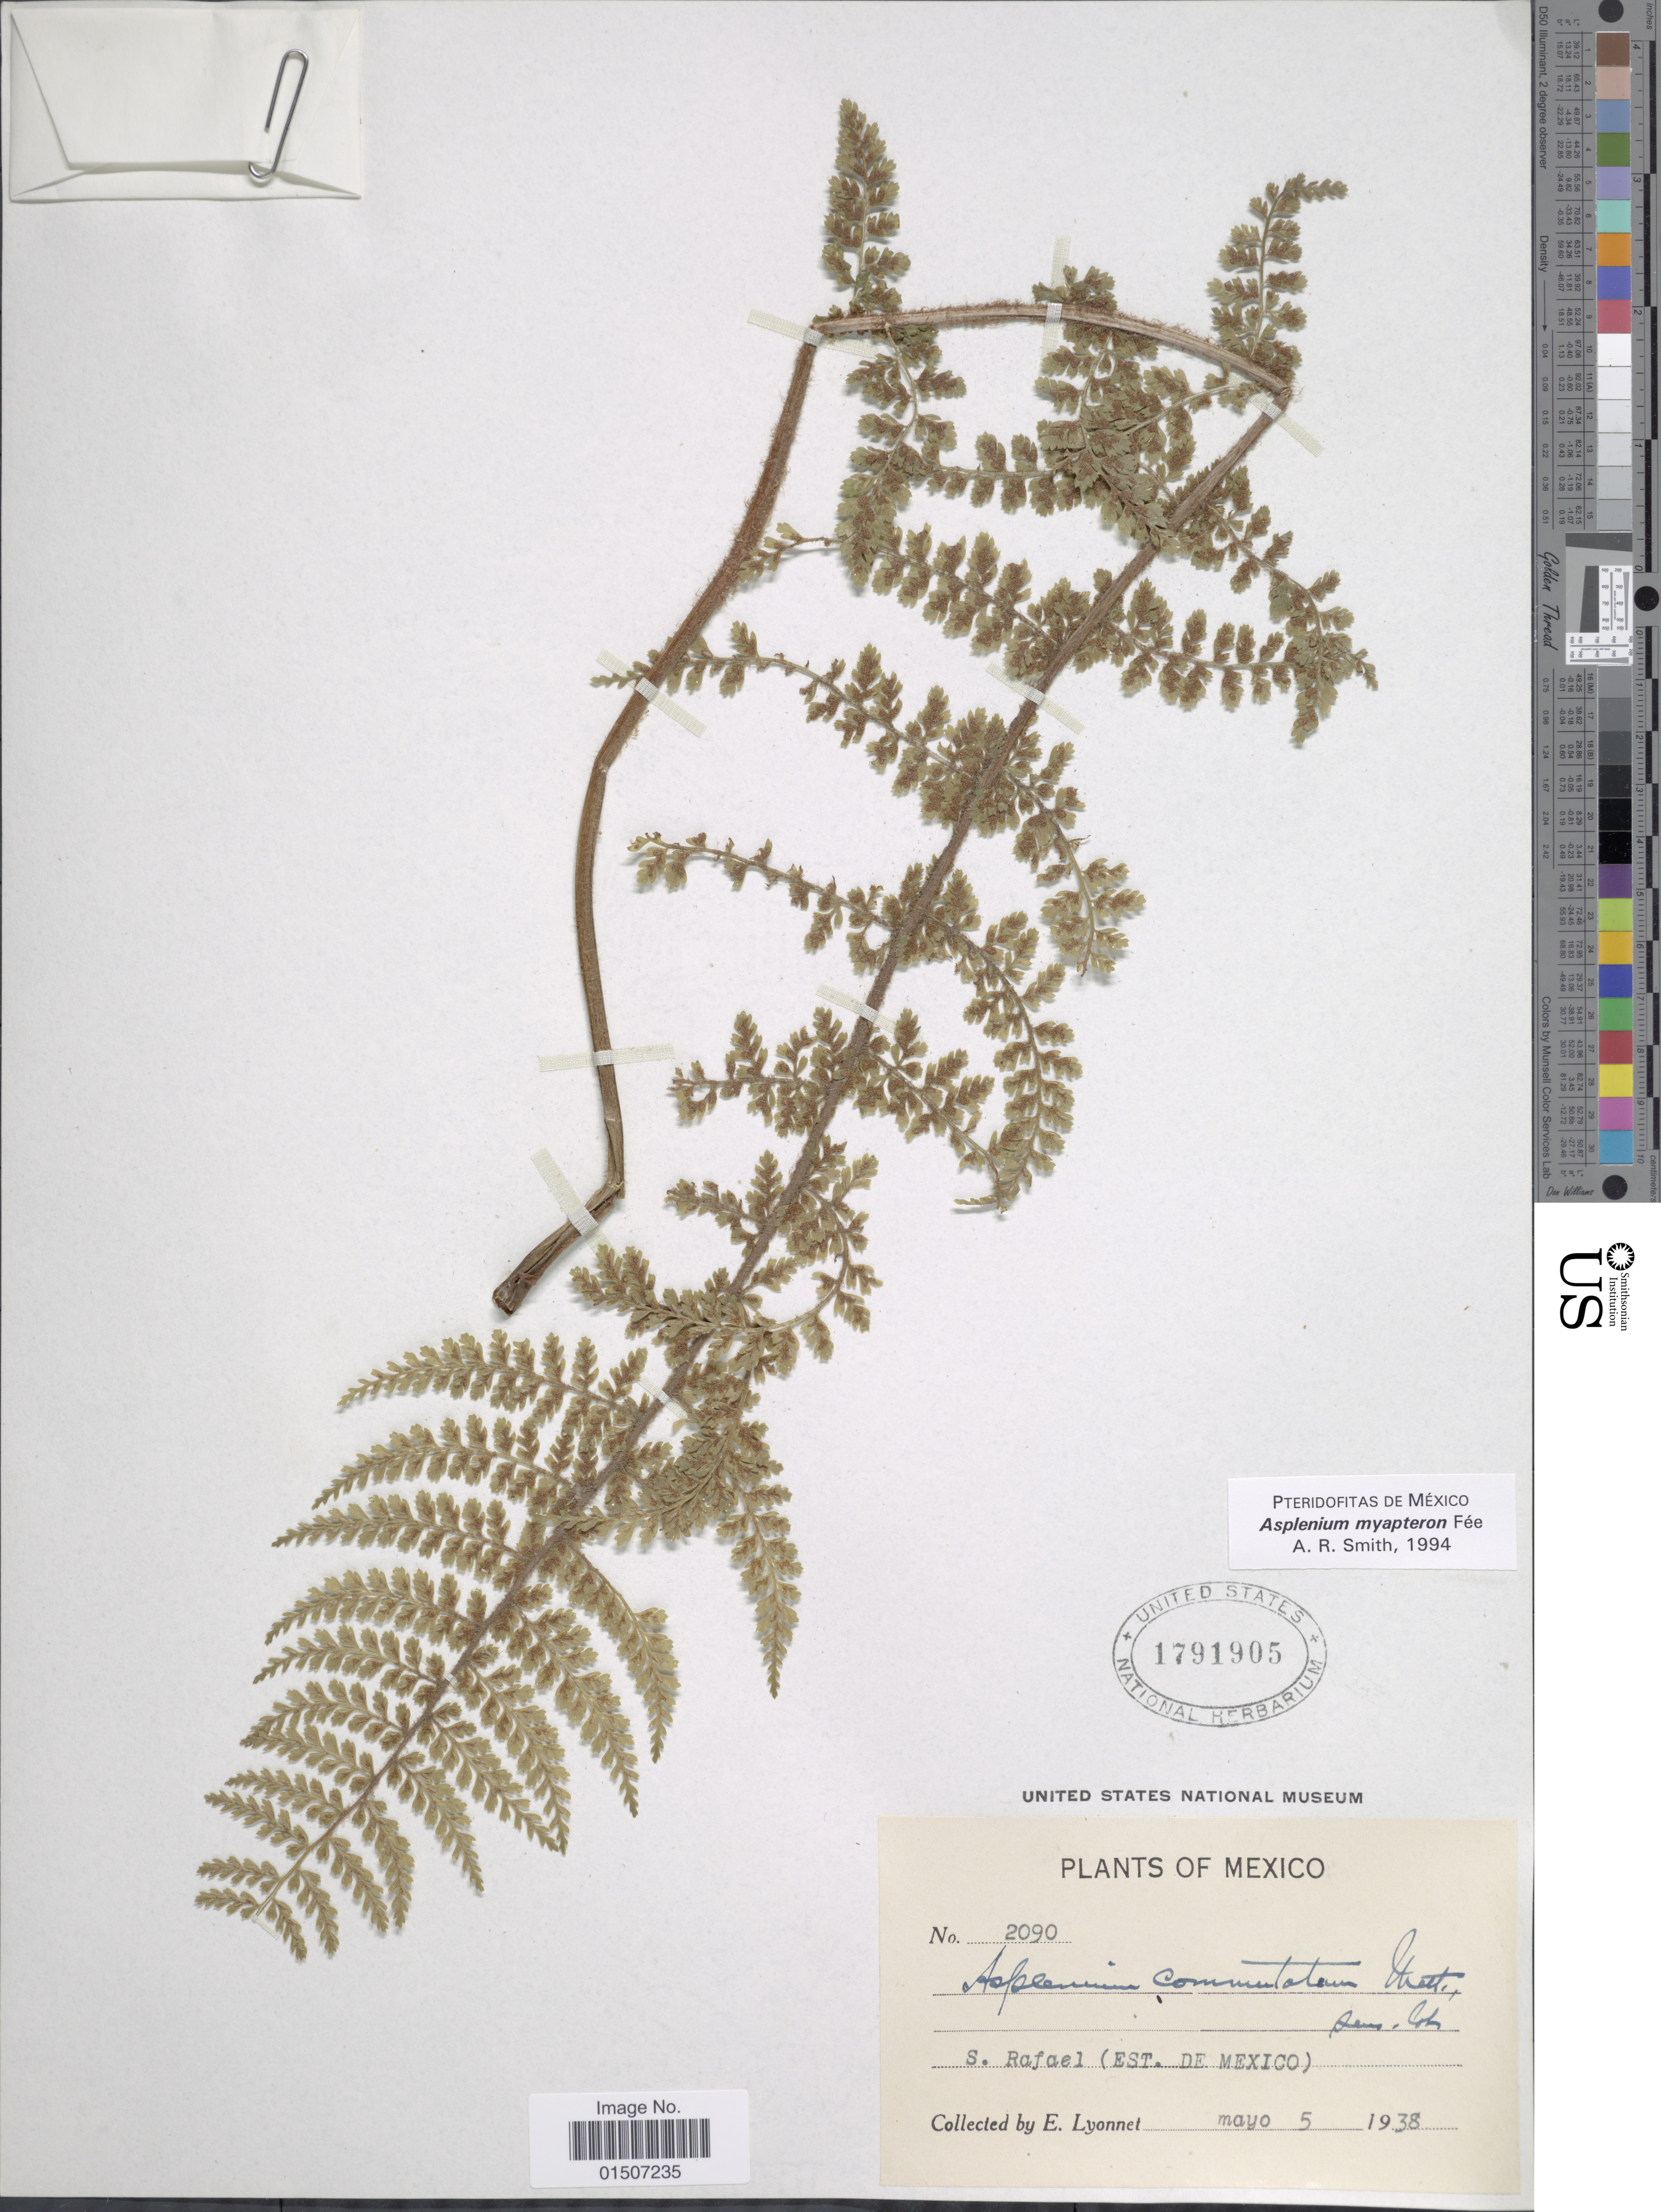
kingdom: Plantae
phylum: Tracheophyta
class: Polypodiopsida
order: Polypodiales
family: Aspleniaceae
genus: Asplenium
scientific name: Asplenium myapteron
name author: Fée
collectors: E. Lyonnet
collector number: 2090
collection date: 1938-05-05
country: Mexico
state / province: México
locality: S. Rafael (Est de Mexico)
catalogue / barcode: US 1791905